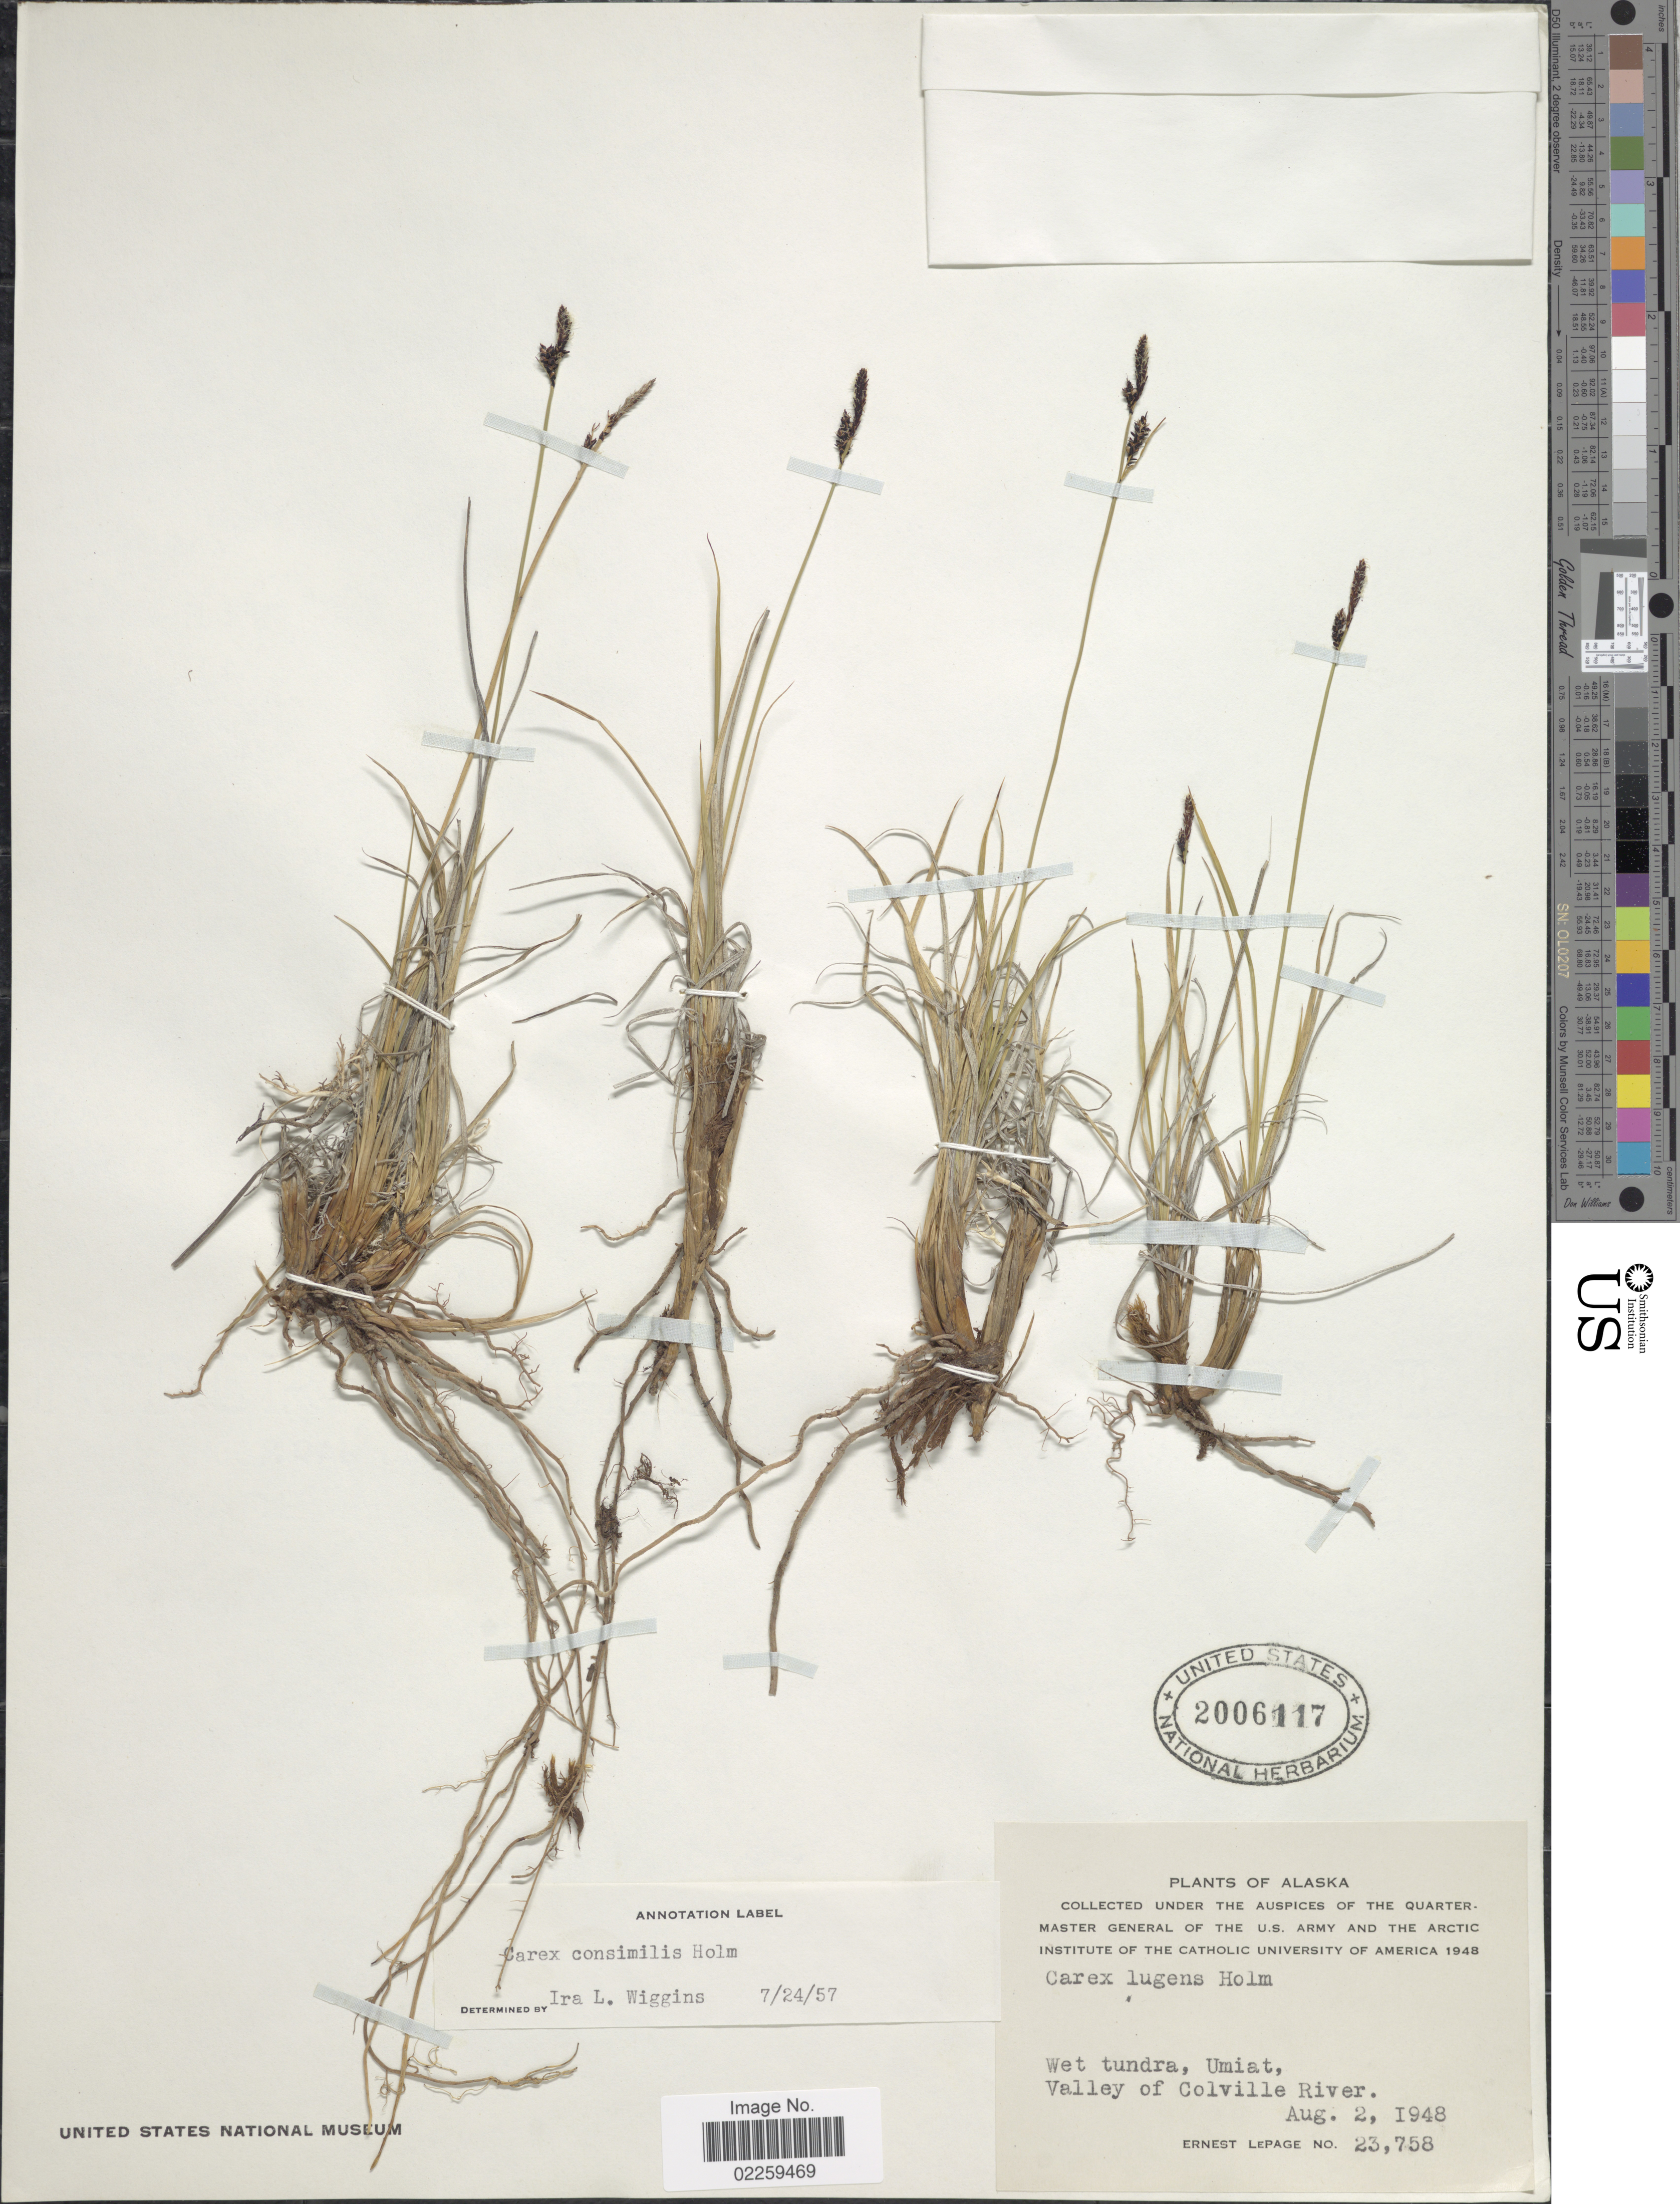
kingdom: Plantae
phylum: Tracheophyta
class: Liliopsida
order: Poales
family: Cyperaceae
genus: Carex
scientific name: Carex bigelowii subsp. lugens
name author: (Holm) T.V. Egorova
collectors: E. Lepage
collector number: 23758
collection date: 1948-08-02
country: United States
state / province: Alaska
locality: Wet tundra, Umiat, Valley of Colville River.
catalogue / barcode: US 2006117